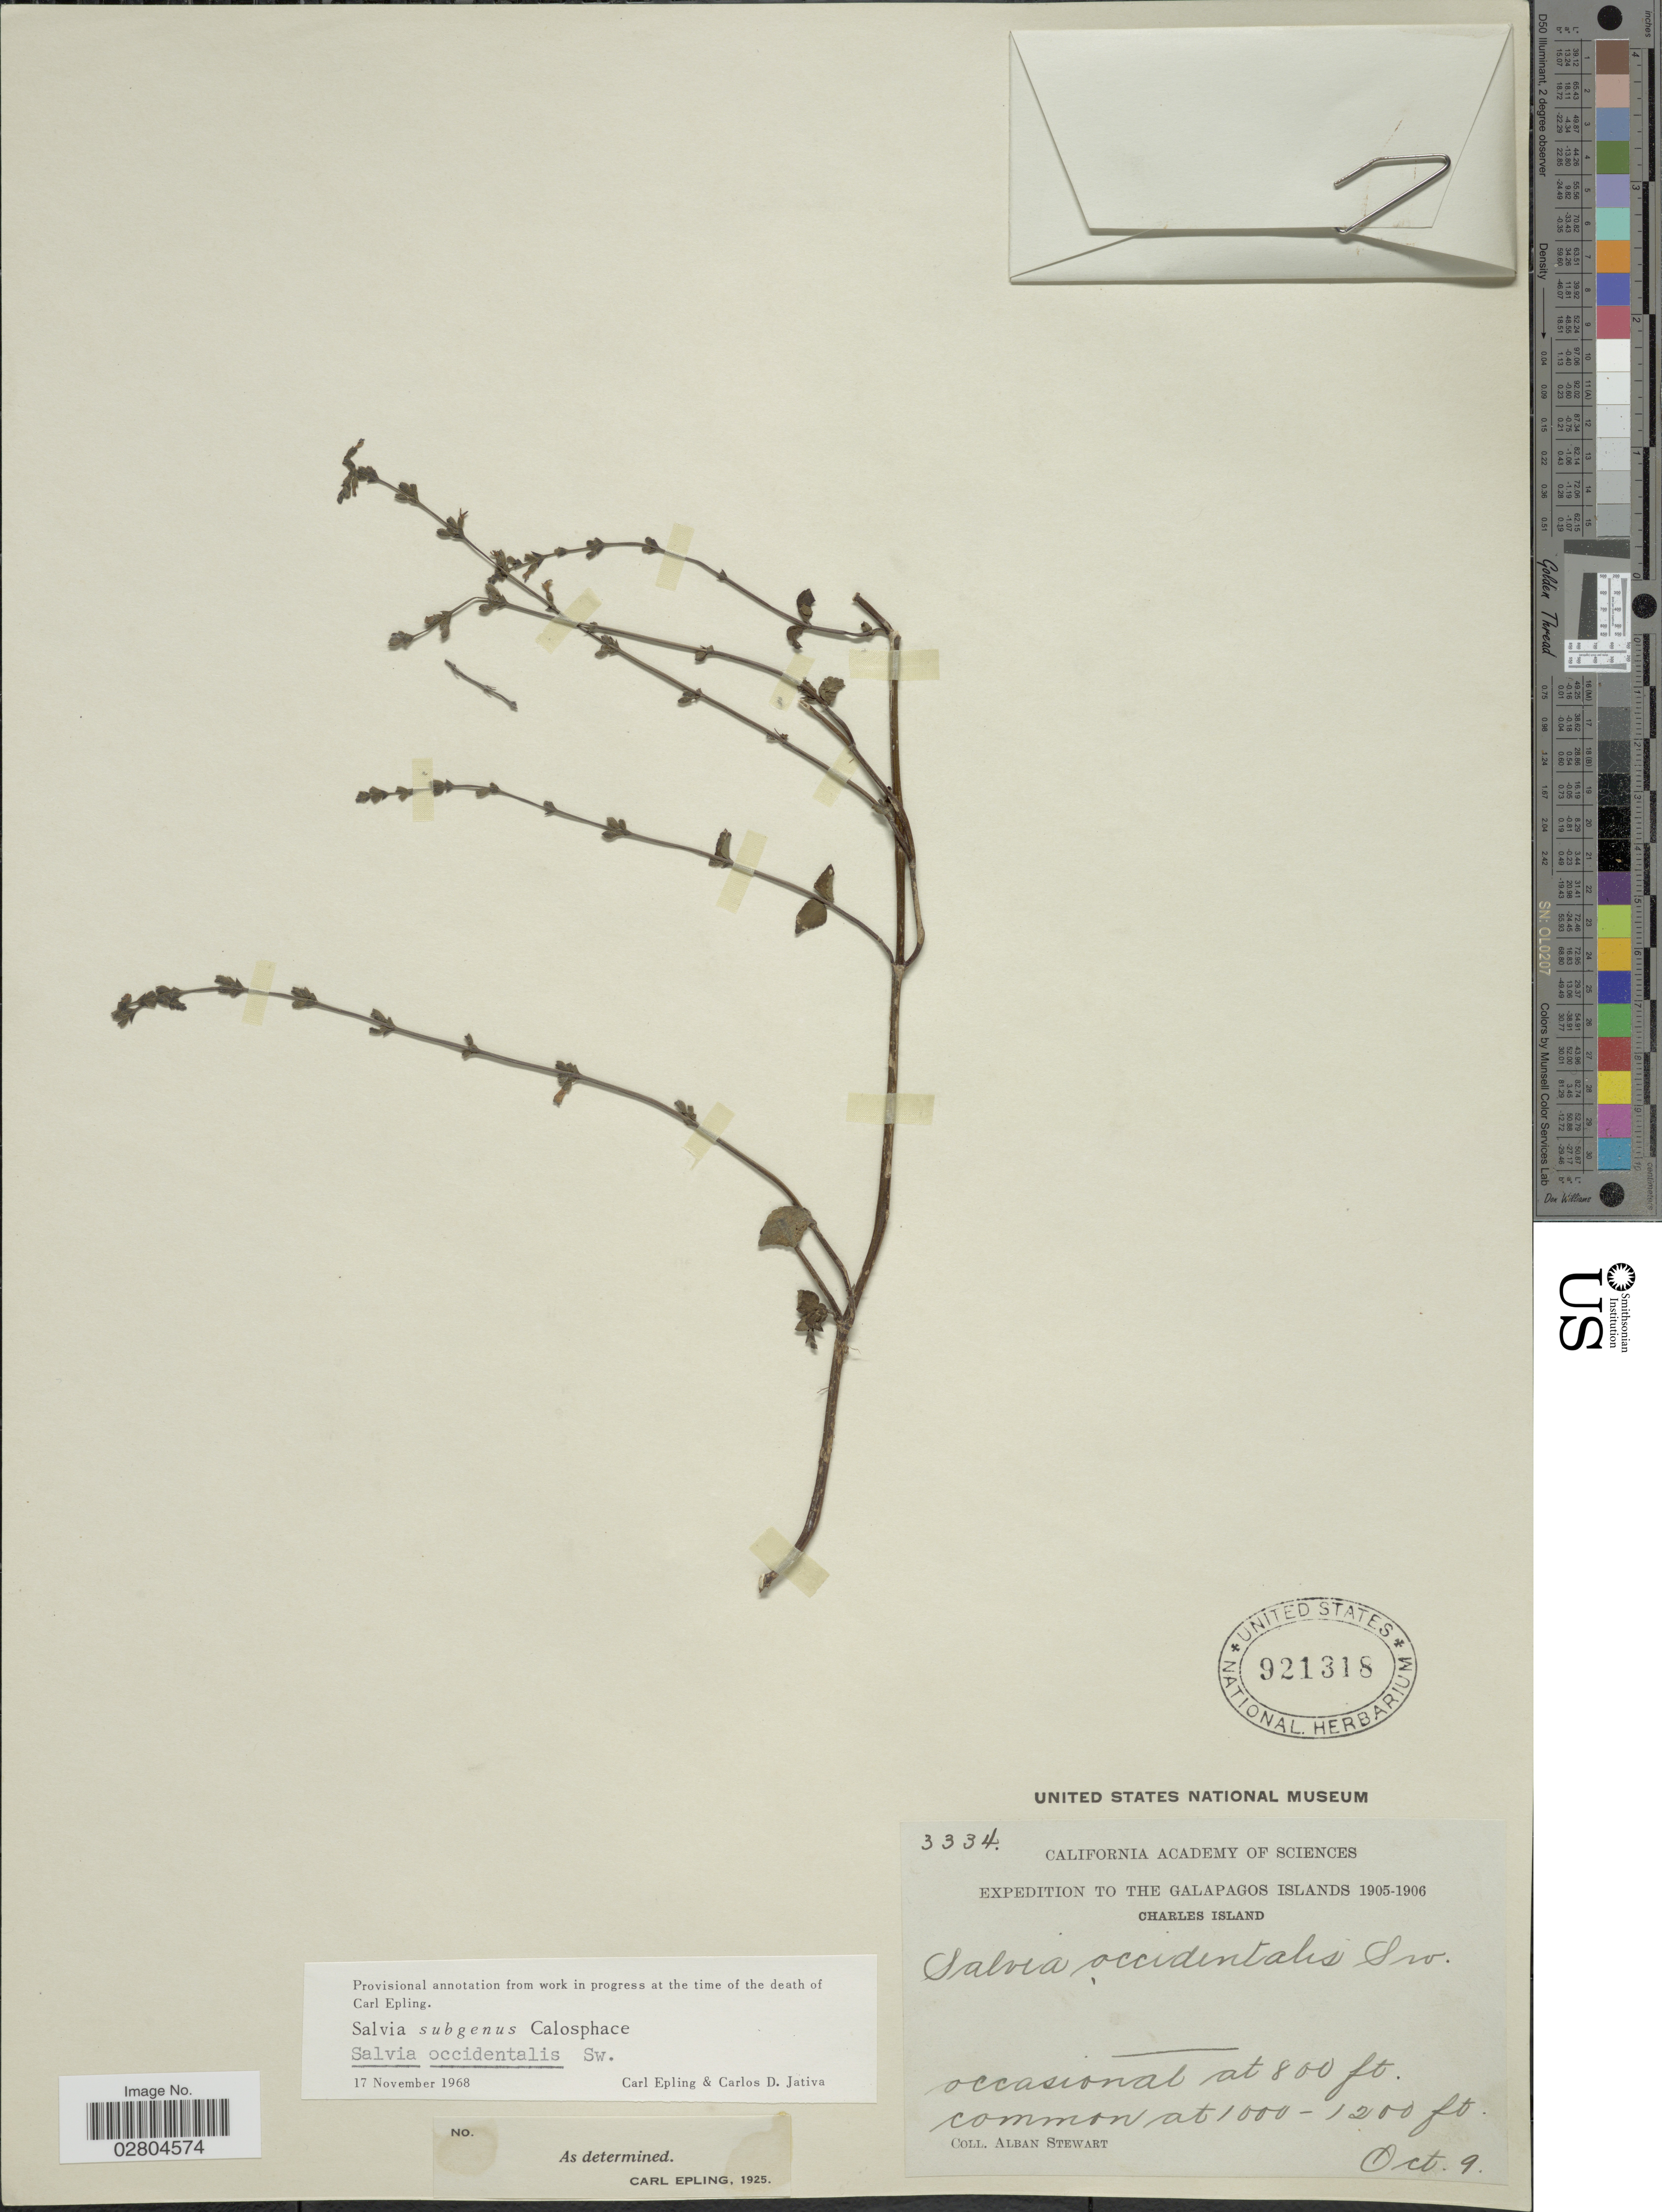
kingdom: Plantae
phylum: Tracheophyta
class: Magnoliopsida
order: Lamiales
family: Lamiaceae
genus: Salvia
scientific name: Salvia occidentalis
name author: Sw.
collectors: A. Stewart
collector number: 3334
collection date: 1905-10-09/1906-10-09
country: Ecuador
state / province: Colón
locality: The Galapagos Islands. Charles Island.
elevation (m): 244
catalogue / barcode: US 921318